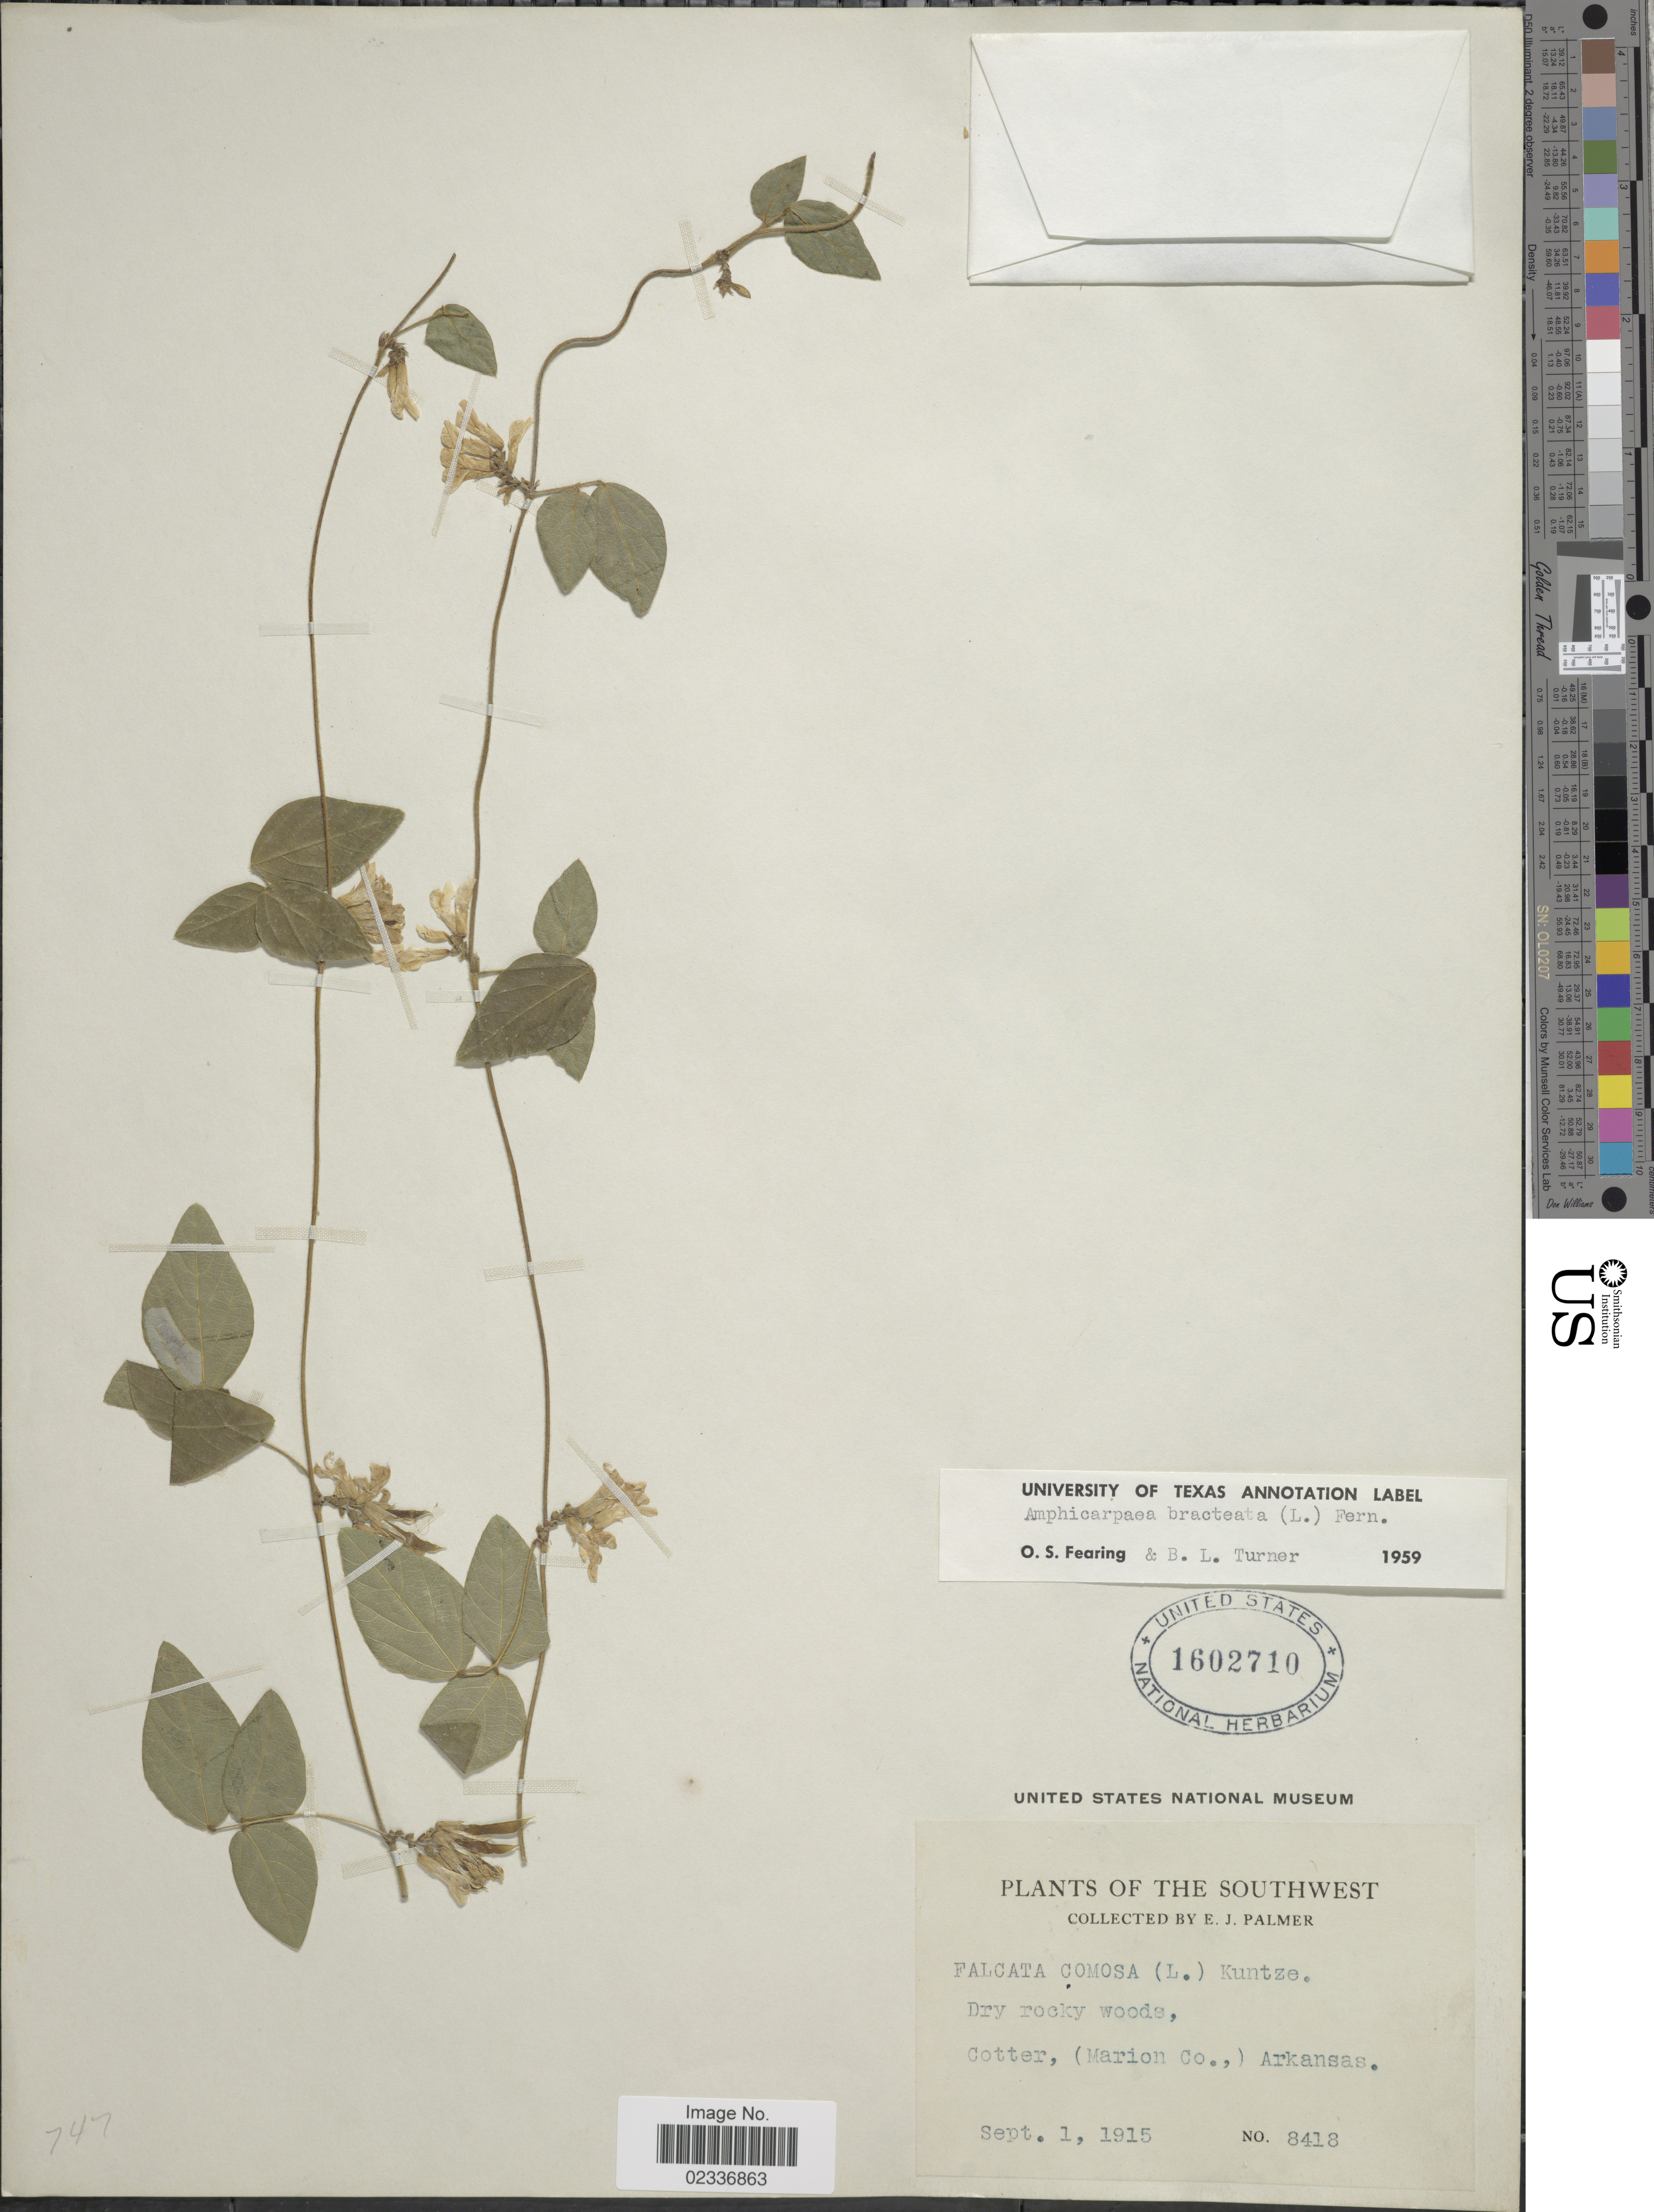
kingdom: Plantae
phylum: Tracheophyta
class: Magnoliopsida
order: Fabales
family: Fabaceae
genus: Amphicarpaea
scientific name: Amphicarpaea bracteata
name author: (L.) Fernald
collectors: E. J. Palmer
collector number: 8418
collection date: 1915-09-01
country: United States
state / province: Arkansas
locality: Southwest. Cotter (Marion Co.)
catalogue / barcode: US 1602710